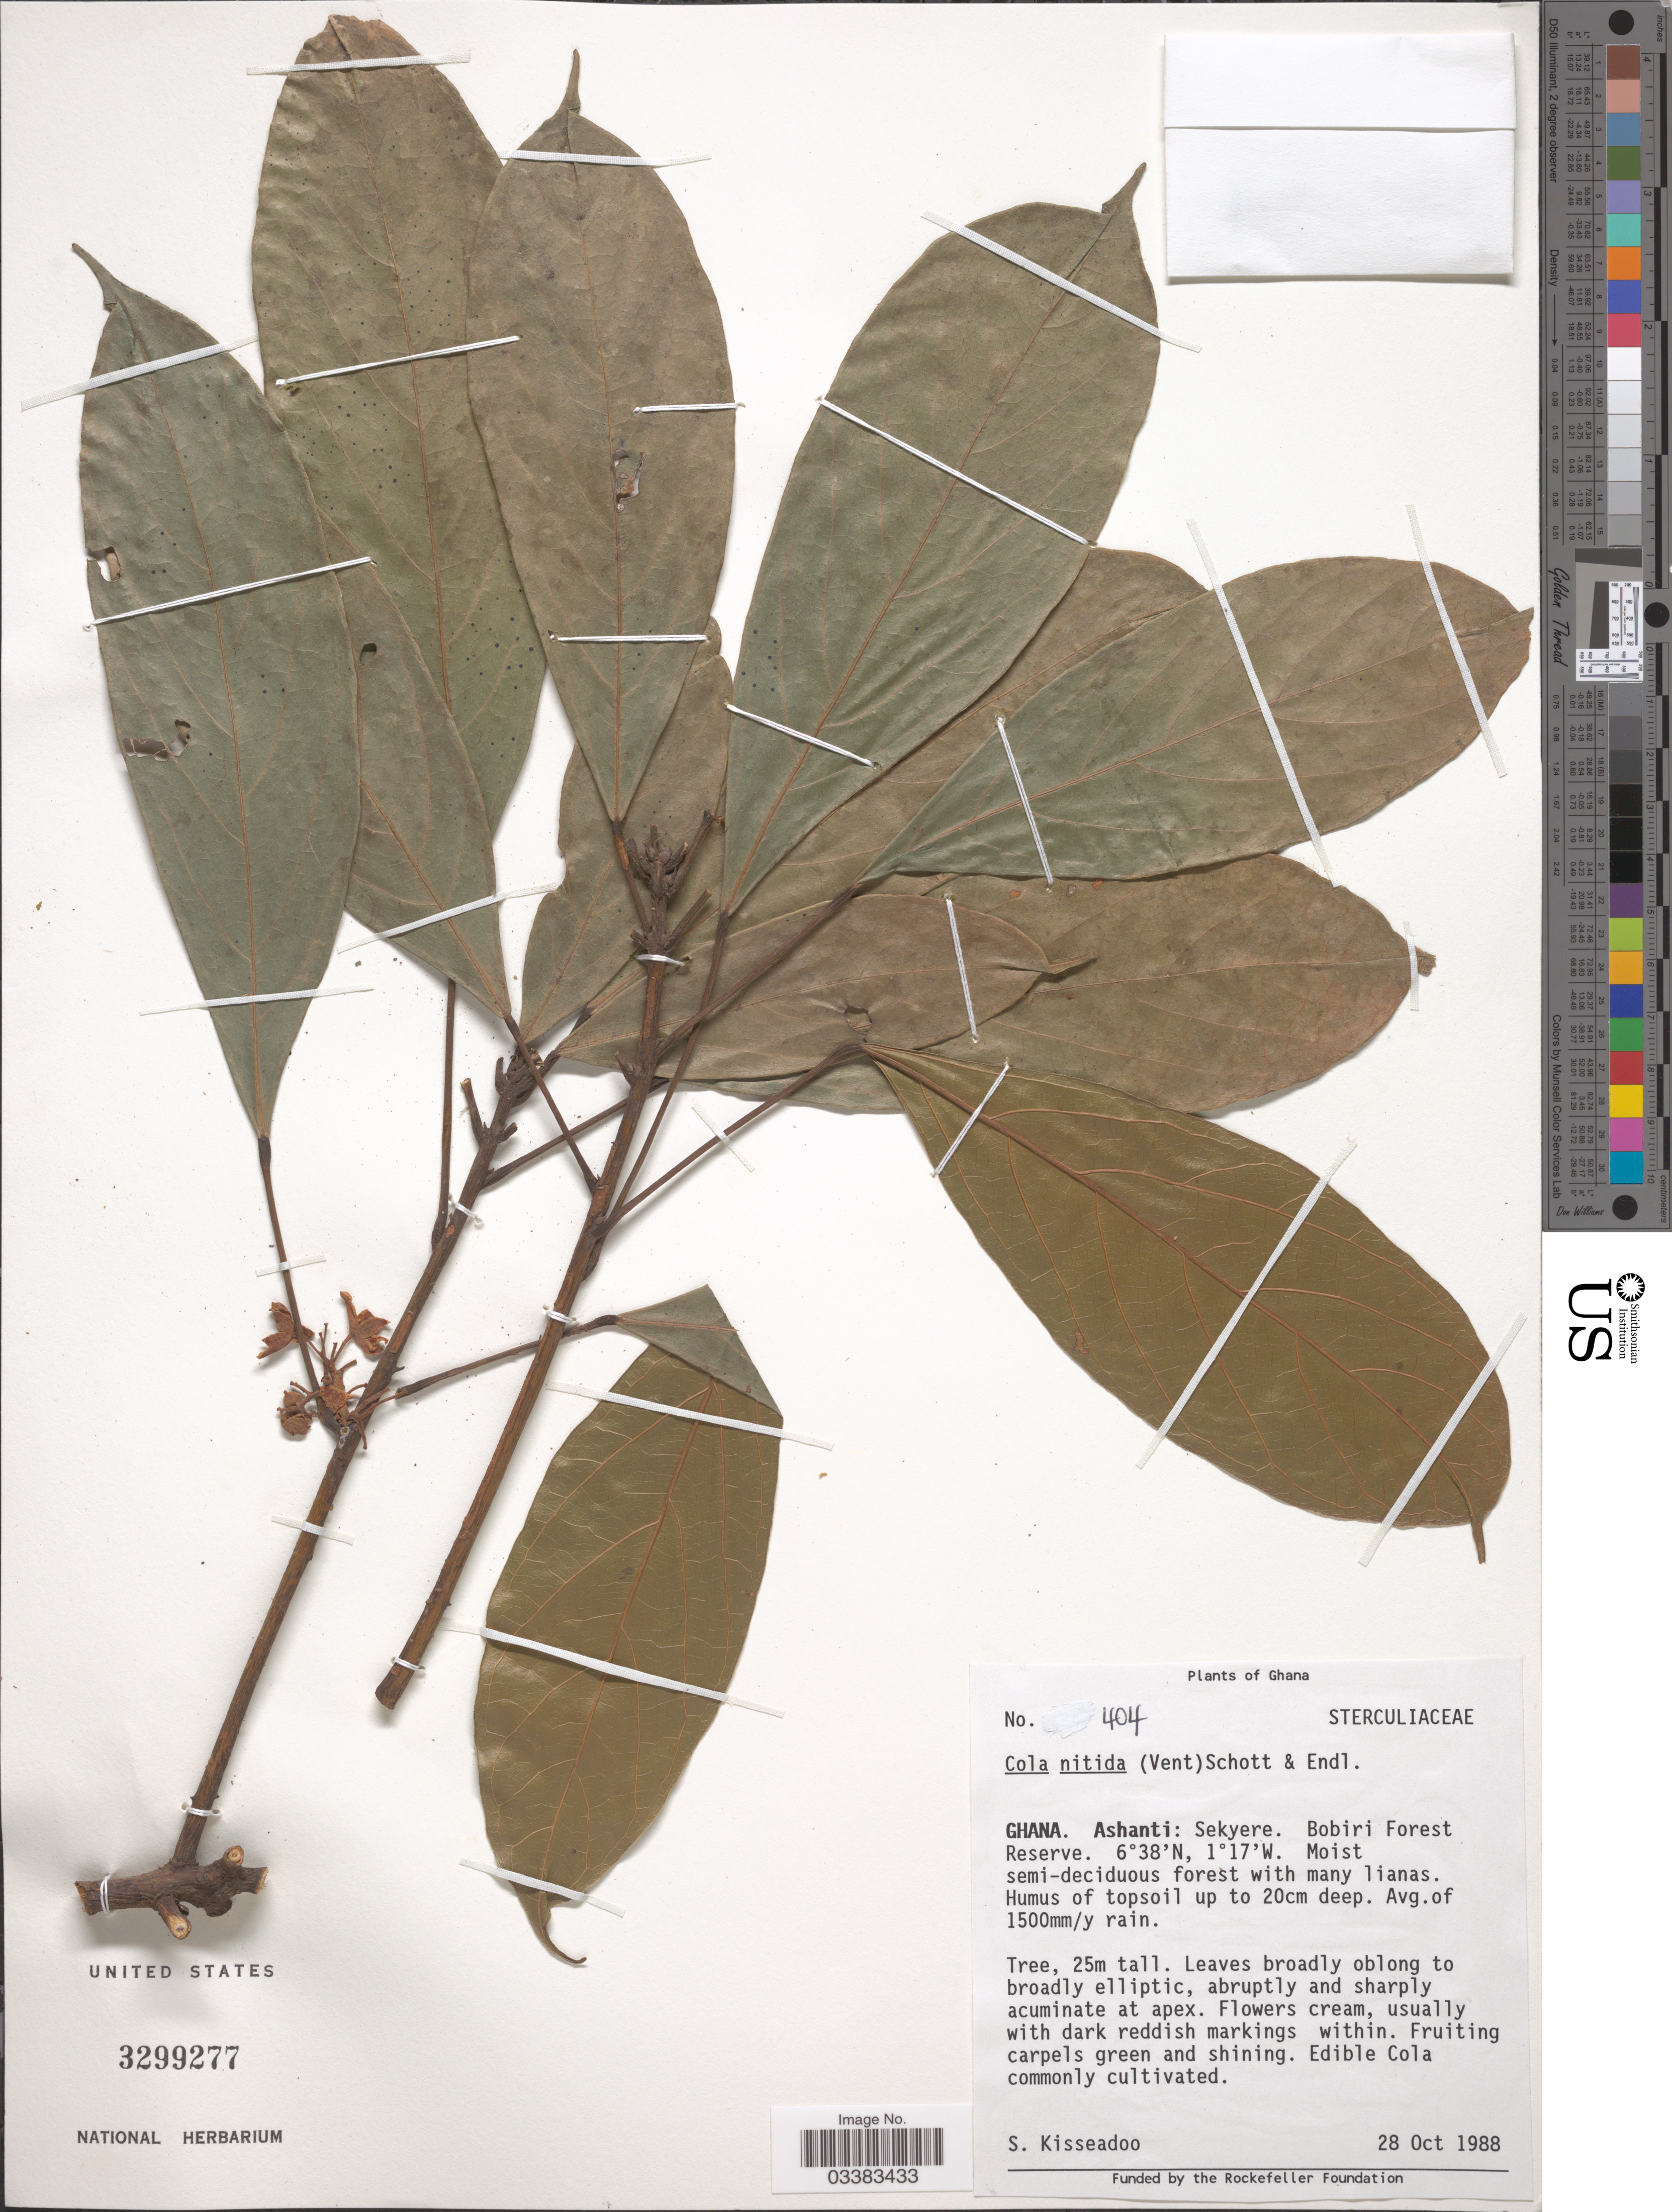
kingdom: Plantae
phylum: Tracheophyta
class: Magnoliopsida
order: Malvales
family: Malvaceae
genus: Cola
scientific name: Cola nitida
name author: (Vent.) Schott & Endl.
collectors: S. Kisseadoo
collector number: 404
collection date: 1988-10-28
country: Ghana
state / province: Ashanti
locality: Sekyere. Bobiri Forest Reserve.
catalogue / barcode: US 3299277